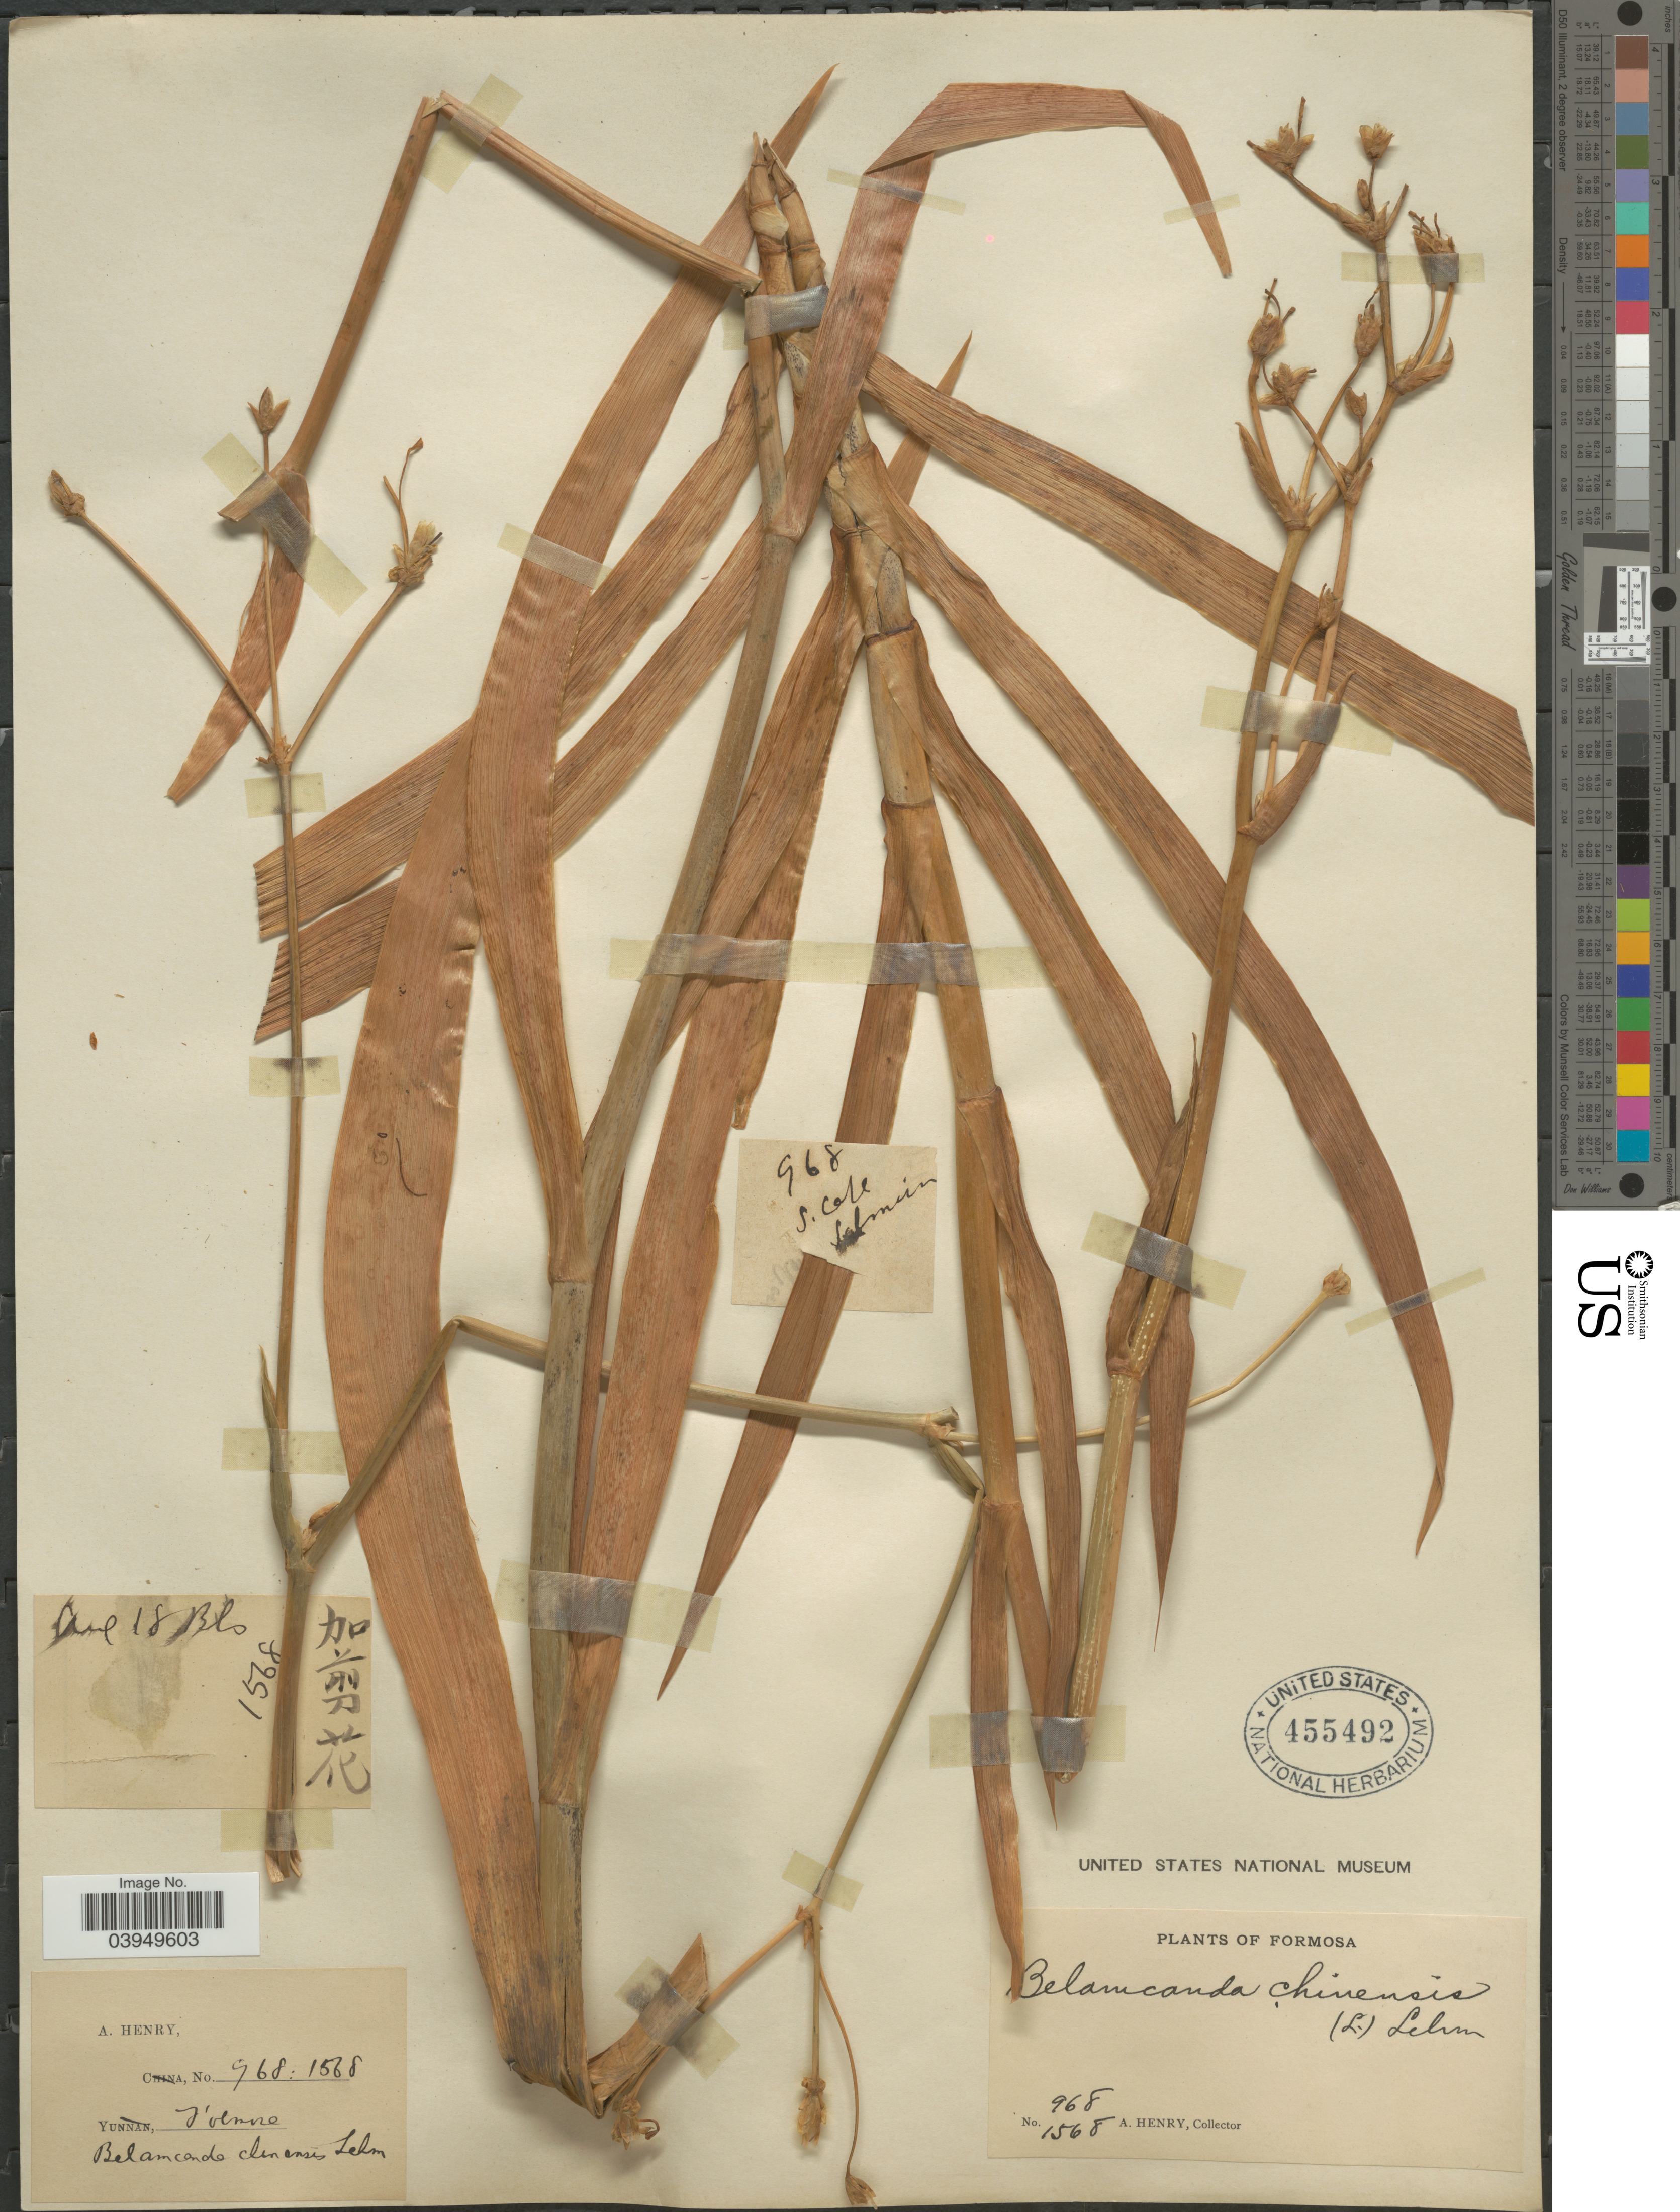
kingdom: Plantae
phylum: Tracheophyta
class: Liliopsida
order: Asparagales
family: Iridaceae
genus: Iris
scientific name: Iris chinensis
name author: Curtis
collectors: A. Henry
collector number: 968/1568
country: Taiwan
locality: Formosa.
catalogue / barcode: US 455492